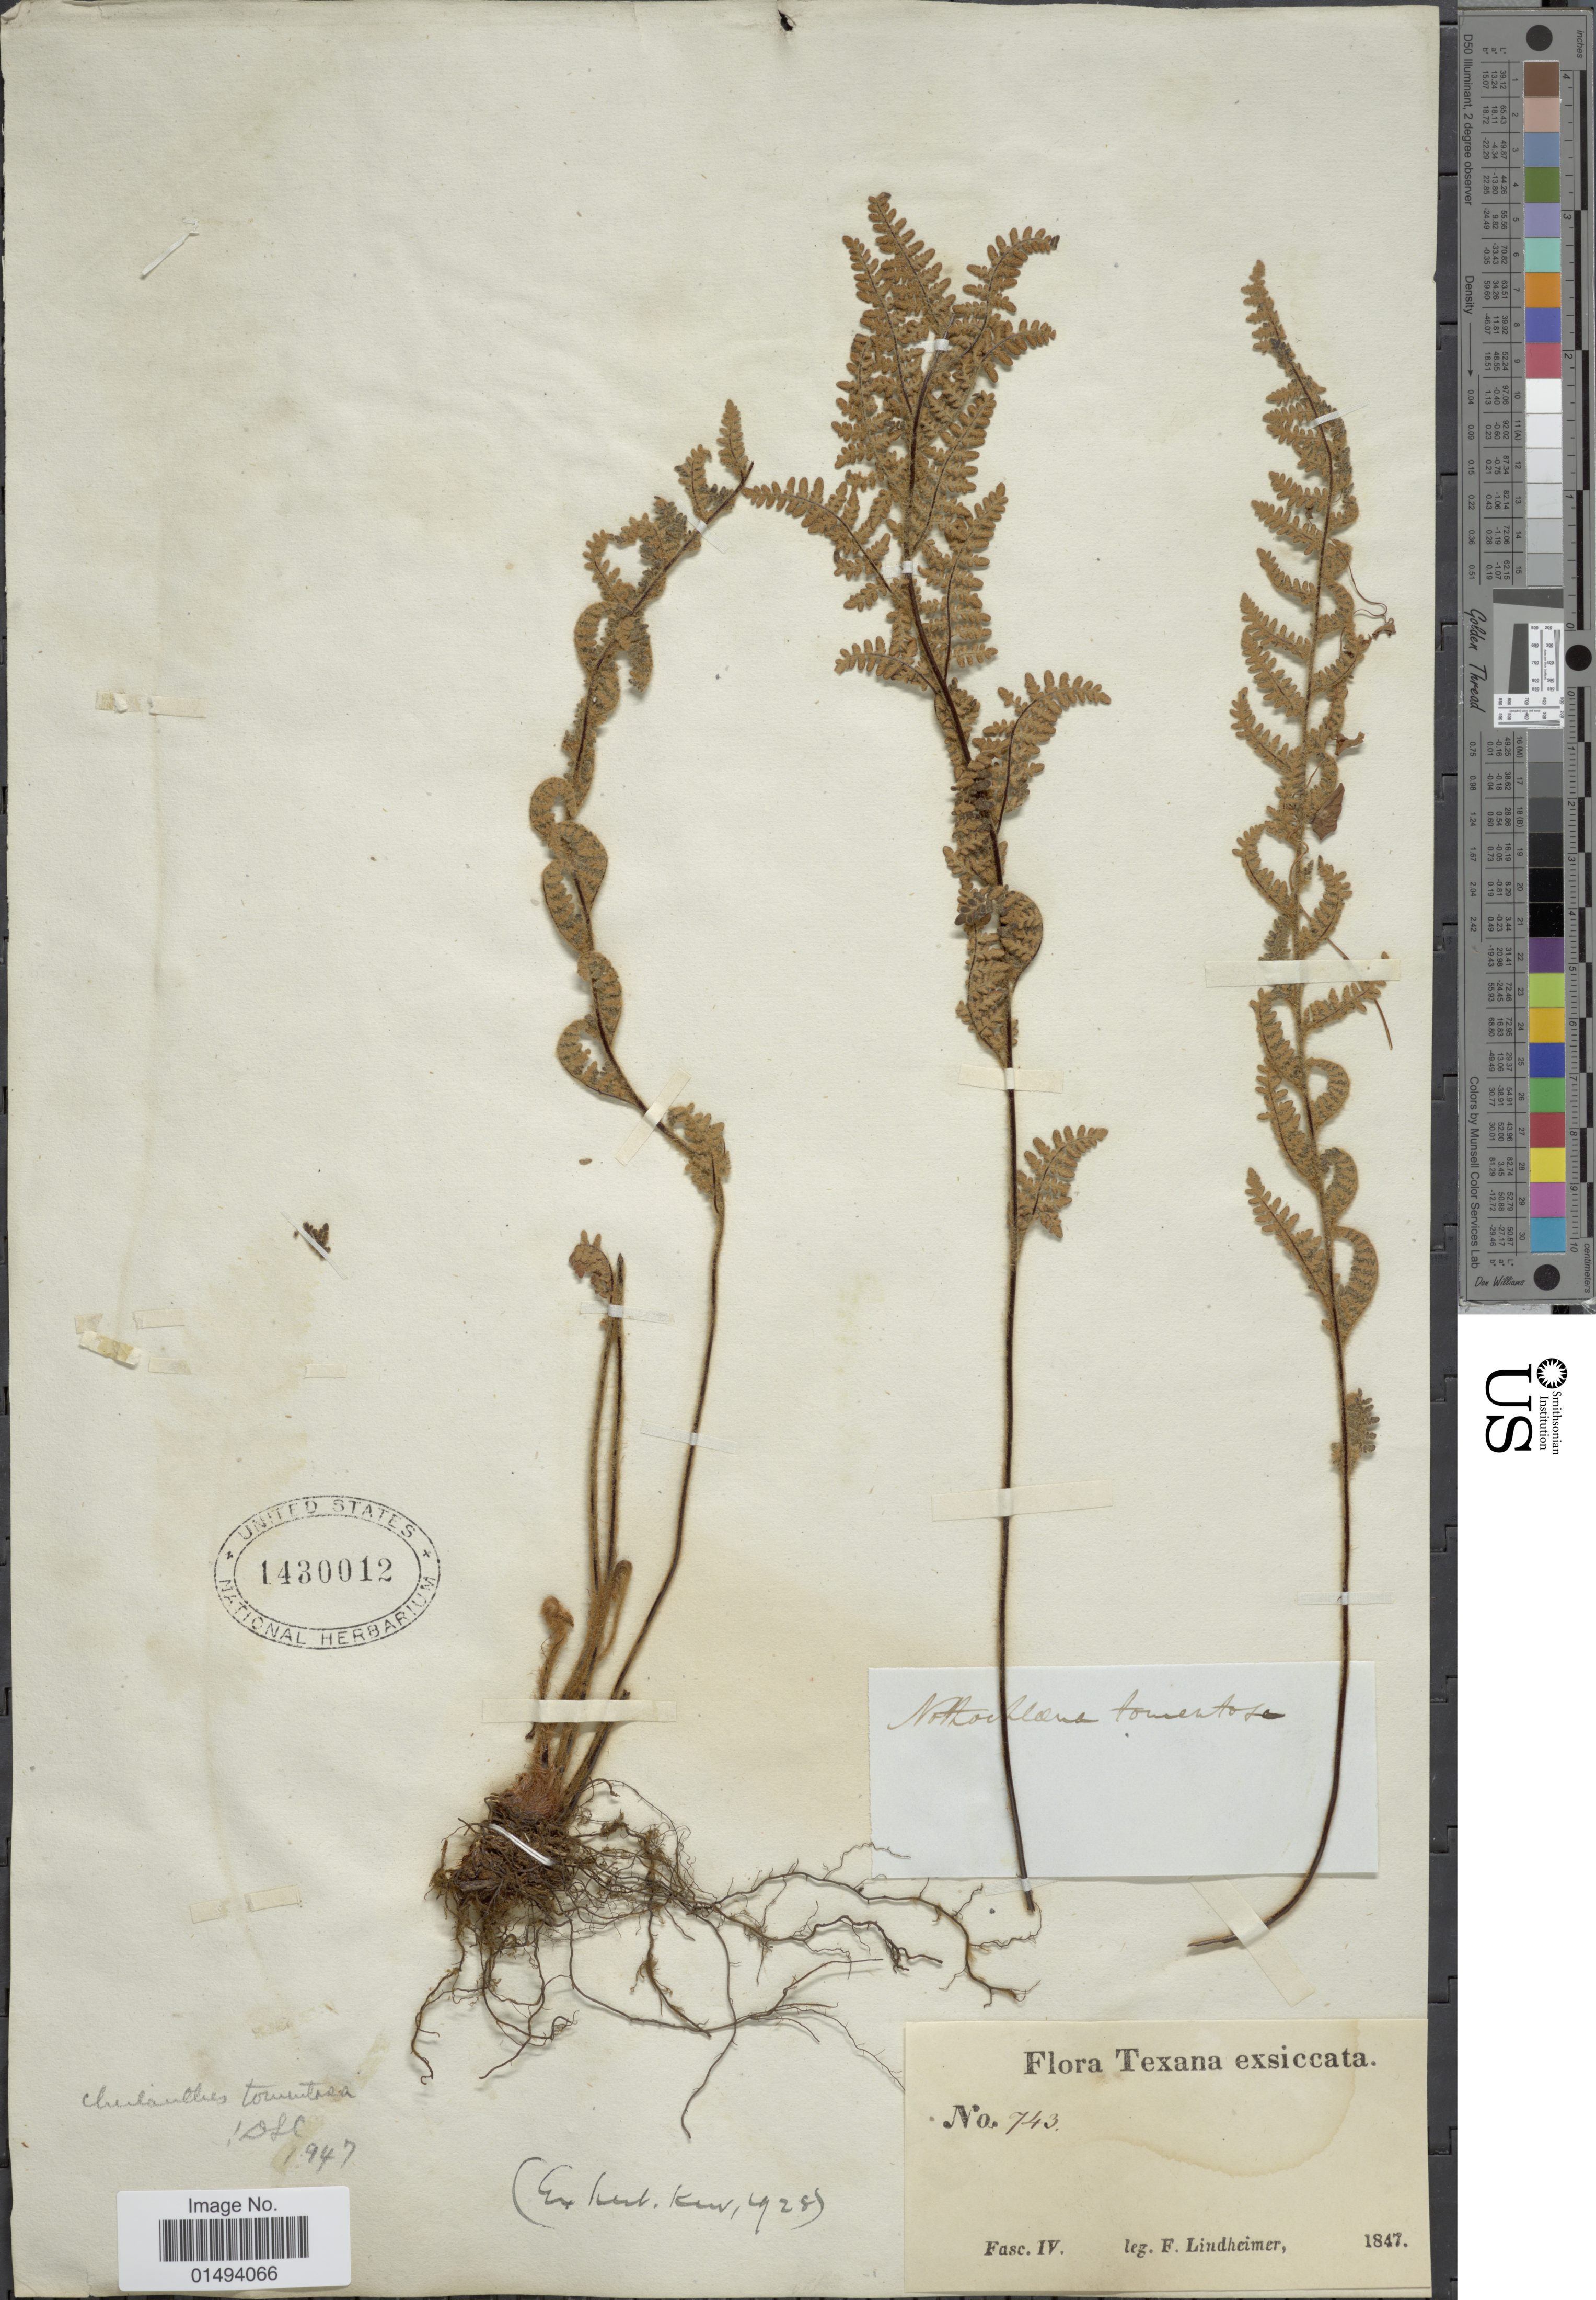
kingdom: Plantae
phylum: Tracheophyta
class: Polypodiopsida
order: Polypodiales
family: Pteridaceae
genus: Myriopteris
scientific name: Myriopteris tomentosa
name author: (Link) Fée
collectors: F. Lindheimer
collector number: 743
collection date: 1847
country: United States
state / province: Texas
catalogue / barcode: US 1430012